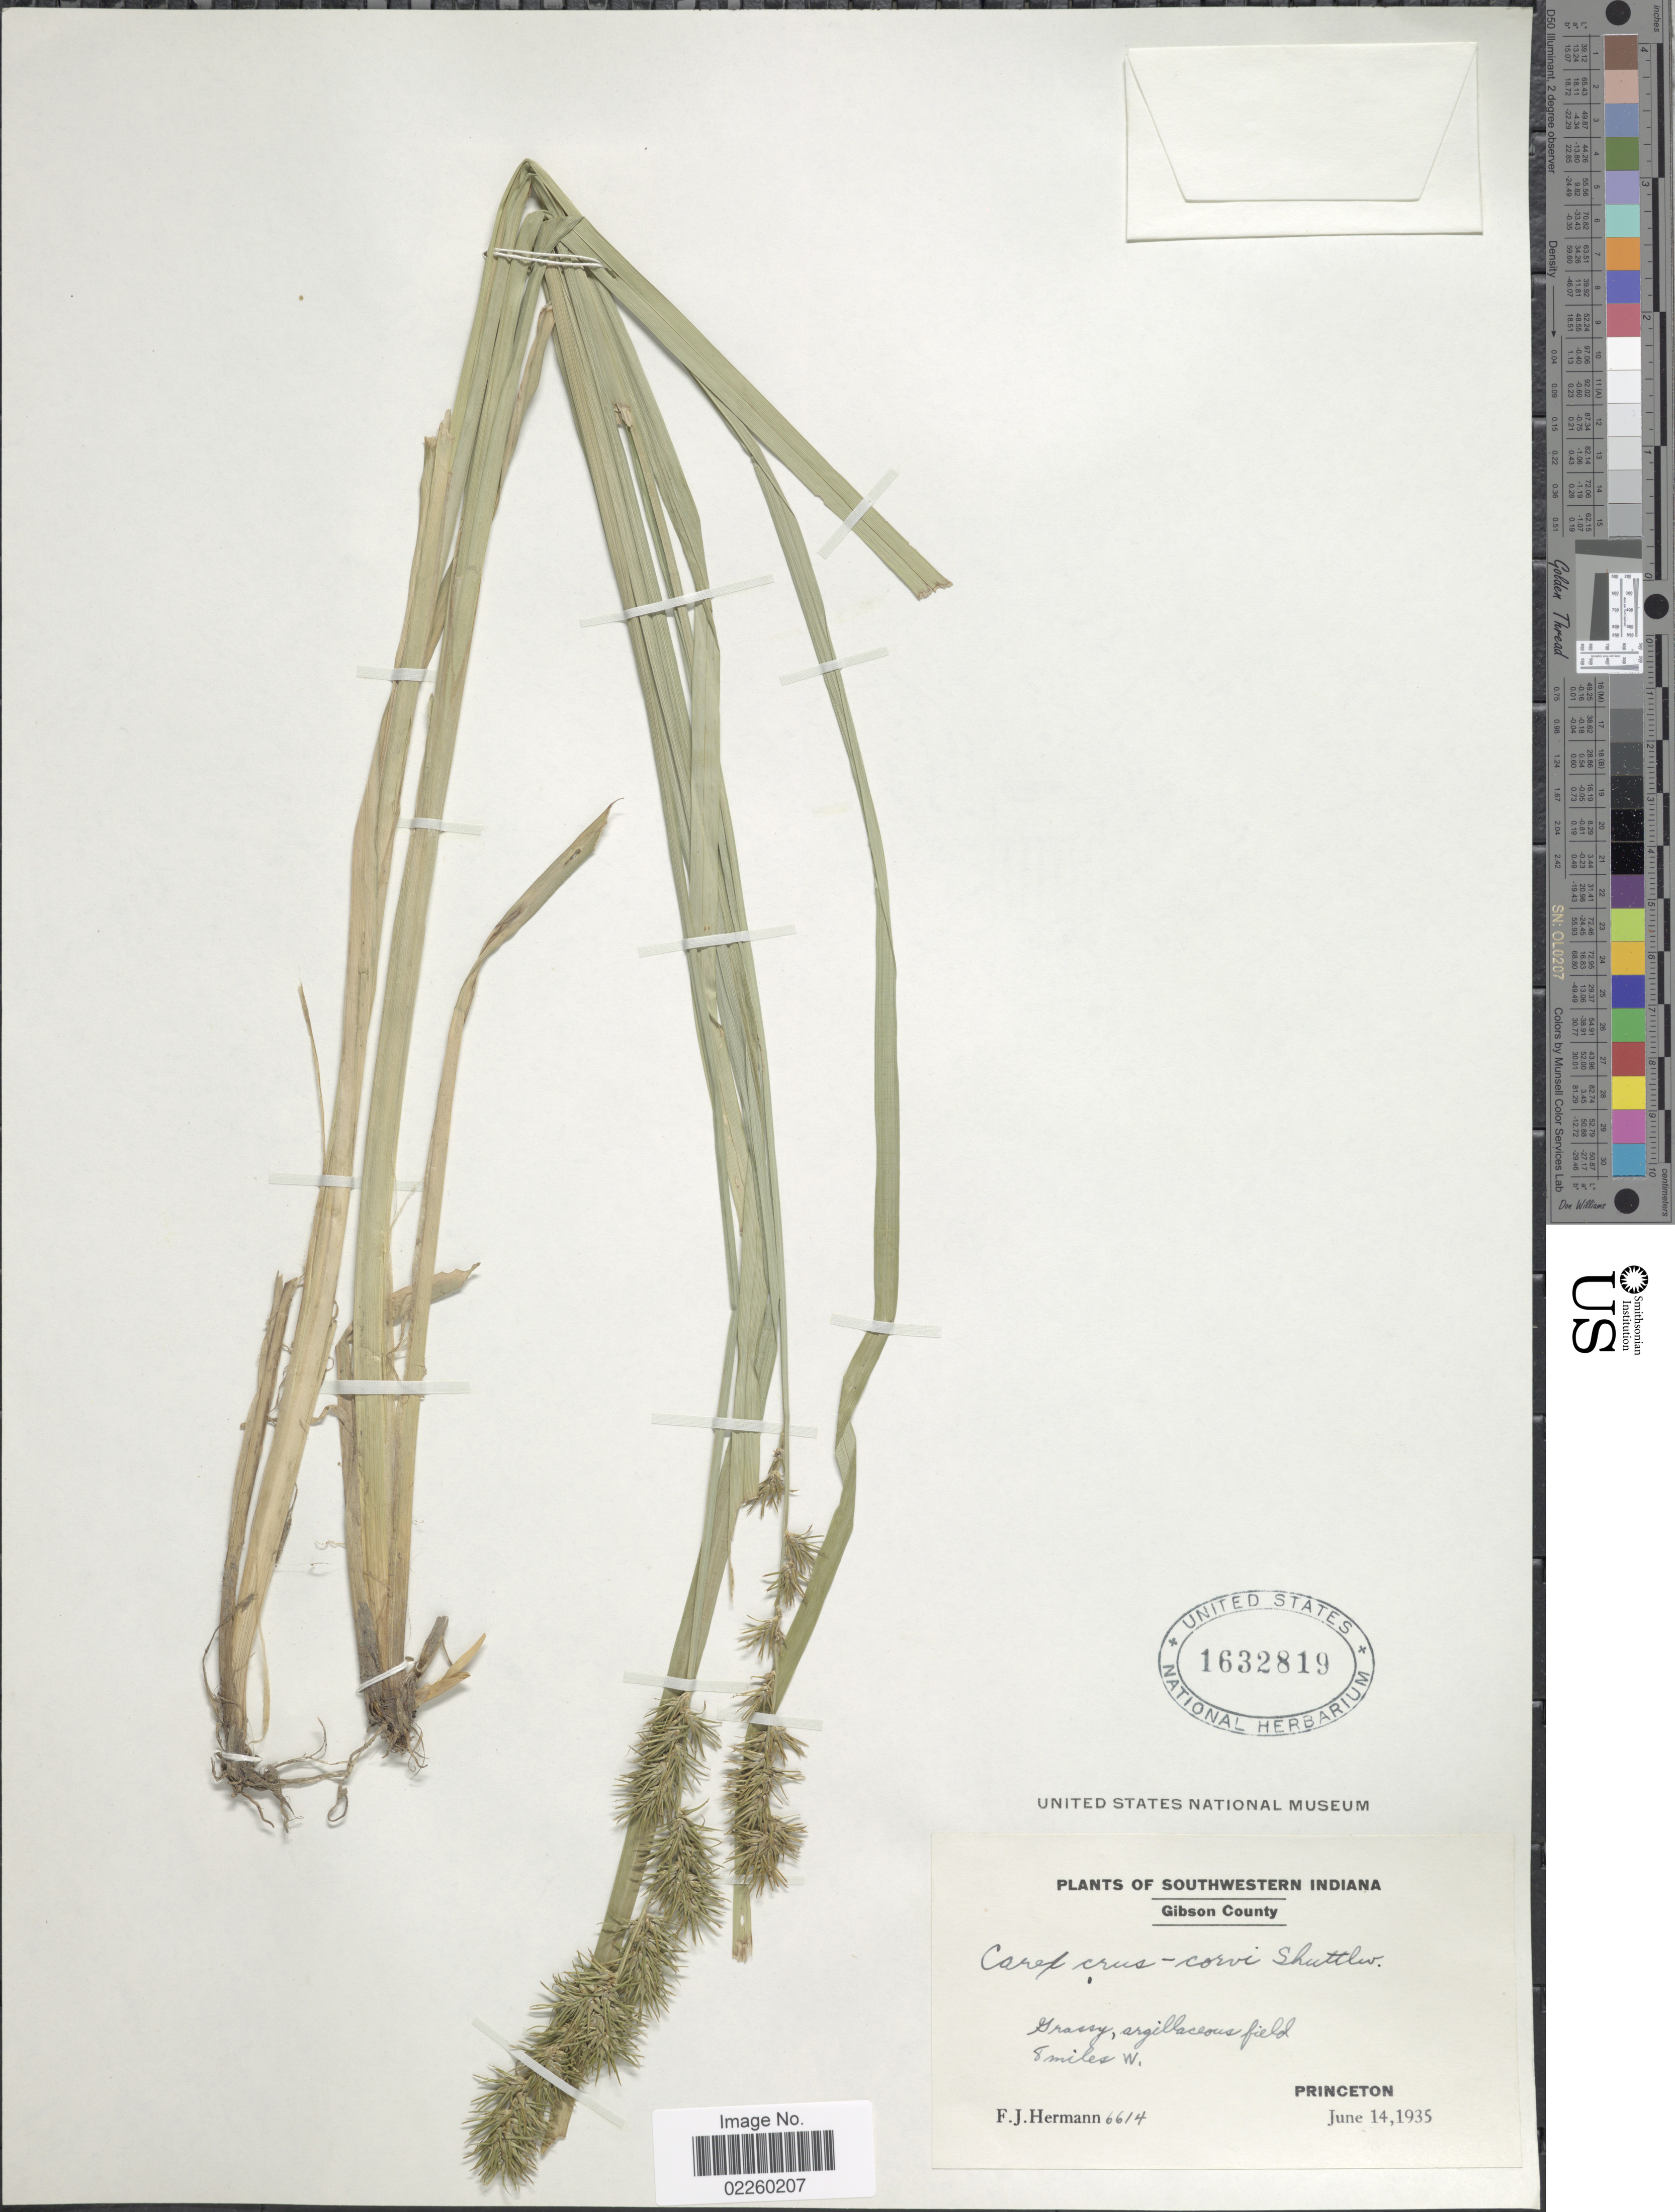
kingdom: Plantae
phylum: Tracheophyta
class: Liliopsida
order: Poales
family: Cyperaceae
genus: Carex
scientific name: Carex crus-corvi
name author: Shuttlew. ex Kunze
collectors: F. J. Hermann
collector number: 6614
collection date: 1935-06-14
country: United States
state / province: Indiana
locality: Southwestern Indiana. Gibson County. 8 miles W. Princeton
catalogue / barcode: US 1632819